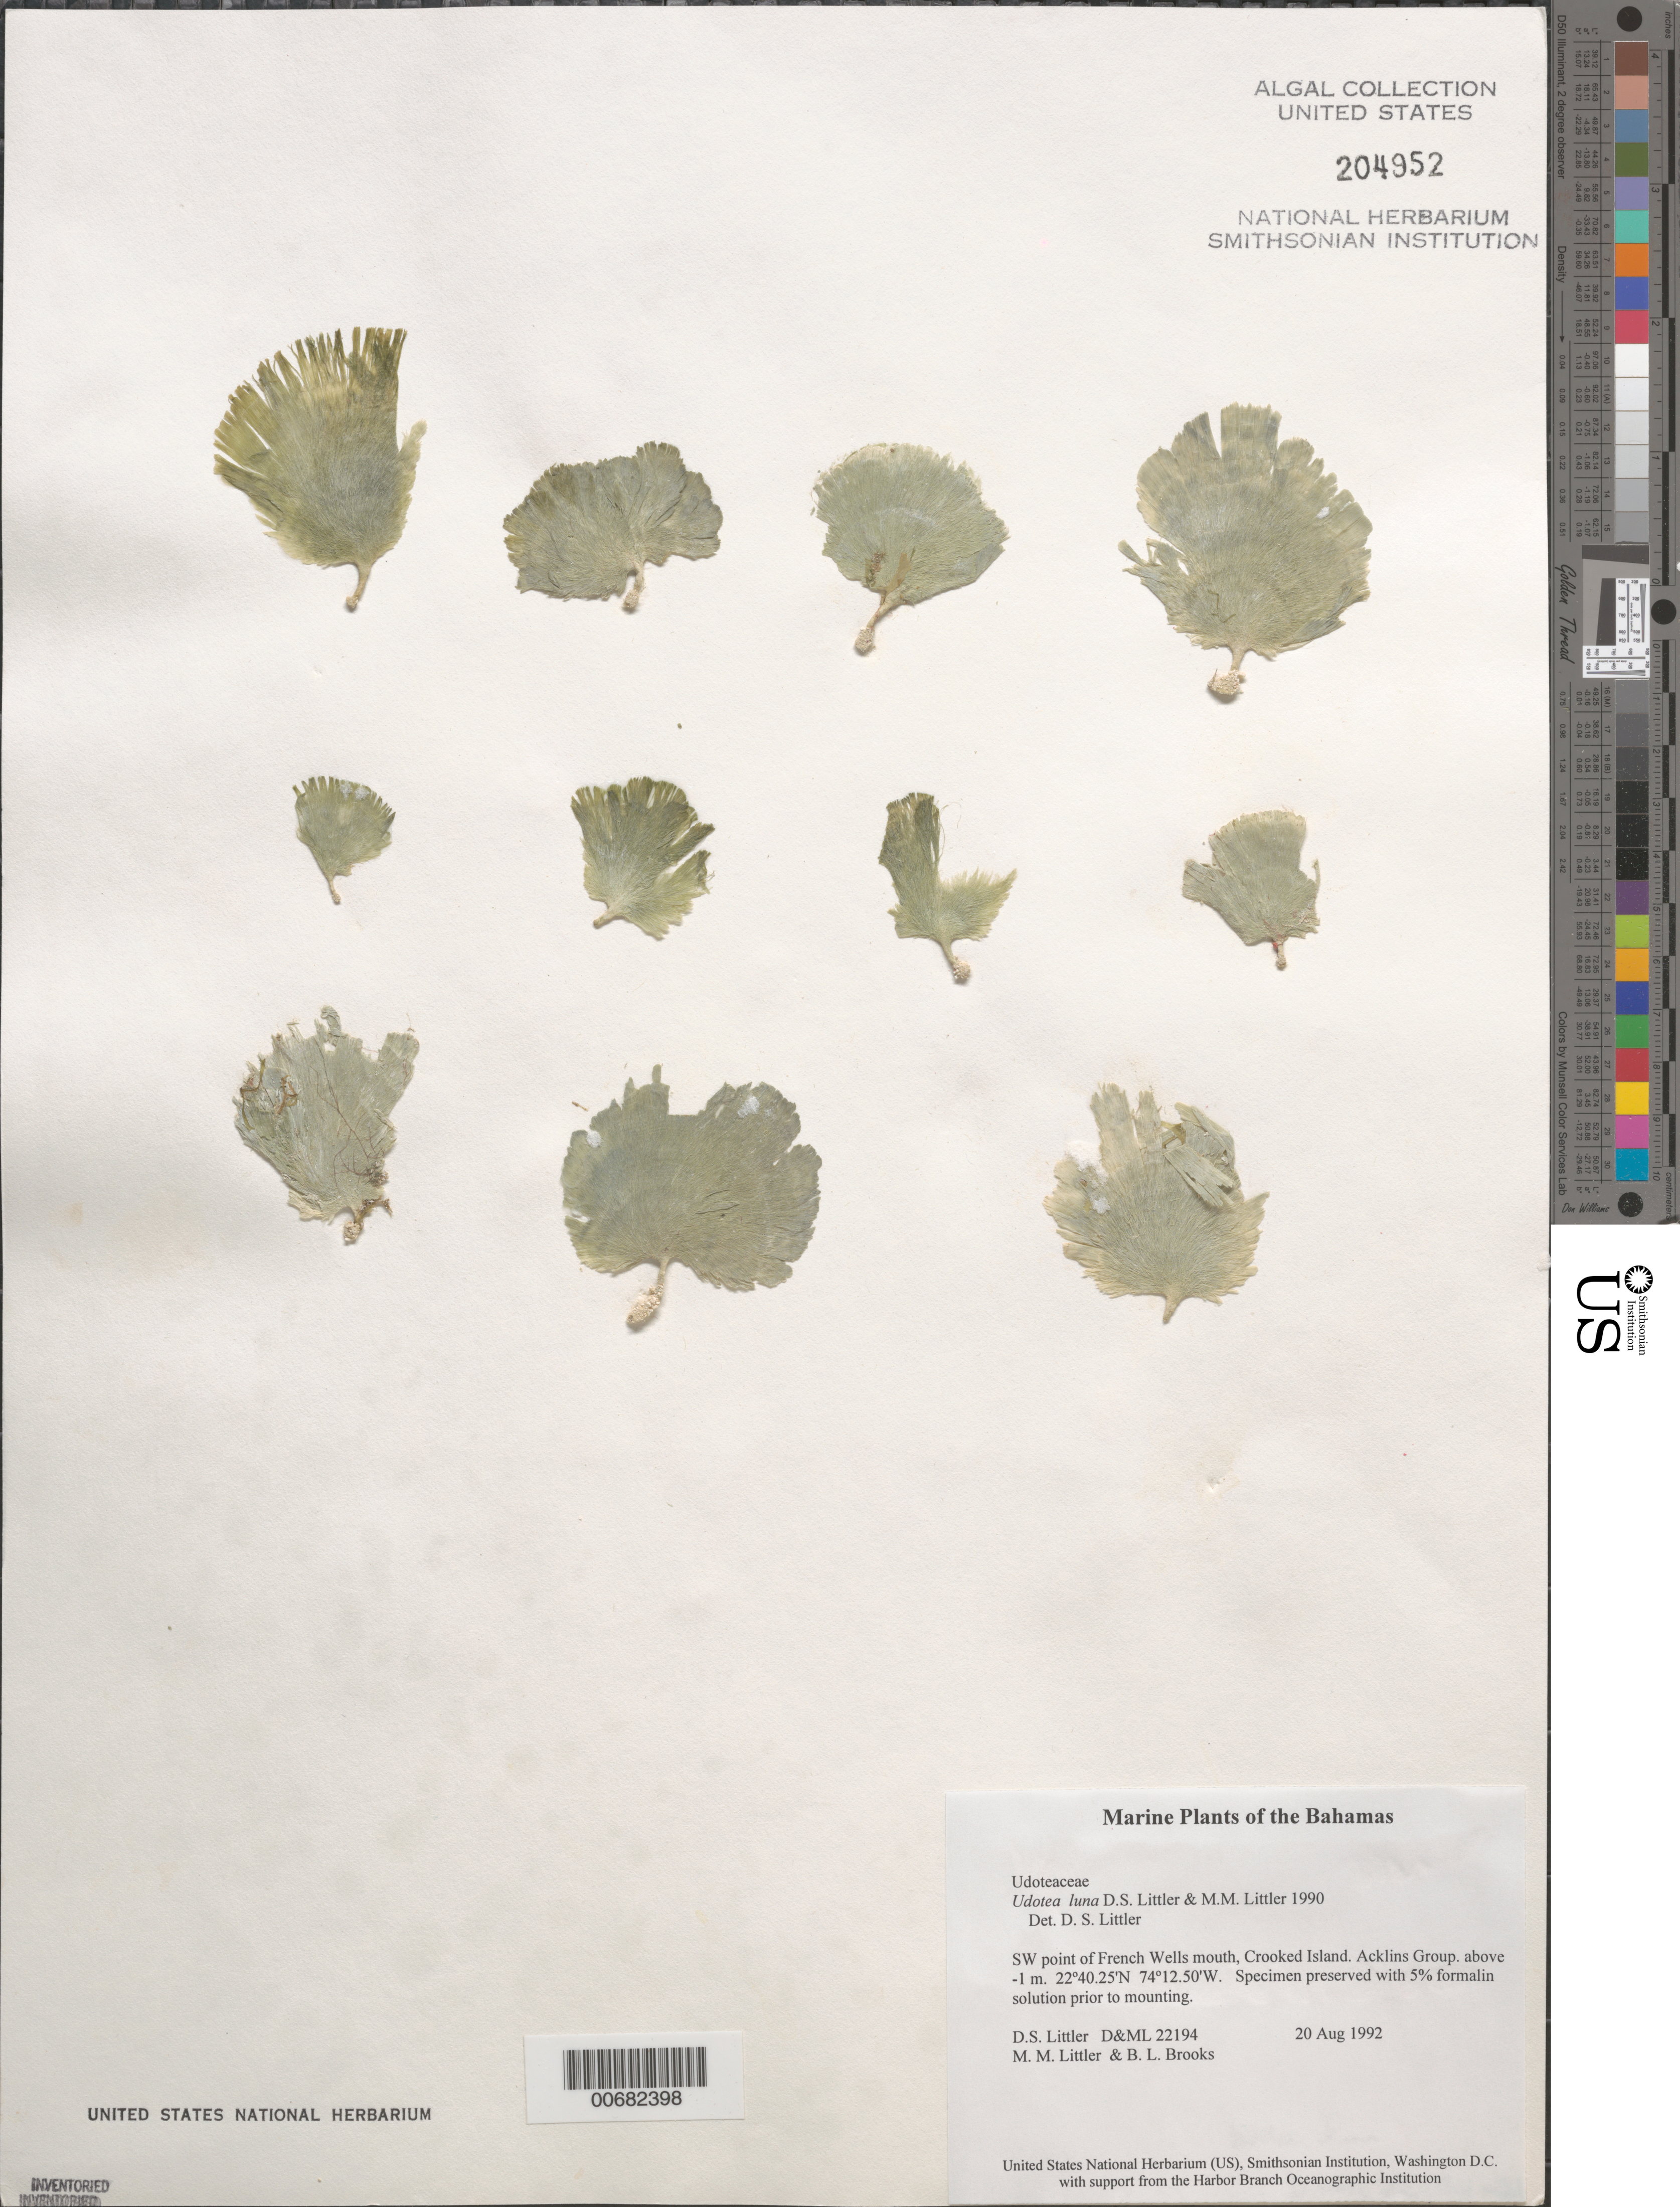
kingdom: Plantae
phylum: Chlorophyta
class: Ulvophyceae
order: Bryopsidales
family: Udoteaceae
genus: Udotea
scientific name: Udotea luna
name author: D.S. Littler & Littler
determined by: Littler, D. S.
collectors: D. S. Littler, M. M. Littler & B. Brooks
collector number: D&ML 22194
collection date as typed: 20 Aug 1992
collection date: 1992-08-20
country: Bahamas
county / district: Crooked Island District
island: Crooked Island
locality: Southwest point of French Wells mouth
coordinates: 22 40.25' N, 74 12.50' W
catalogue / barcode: US 204952